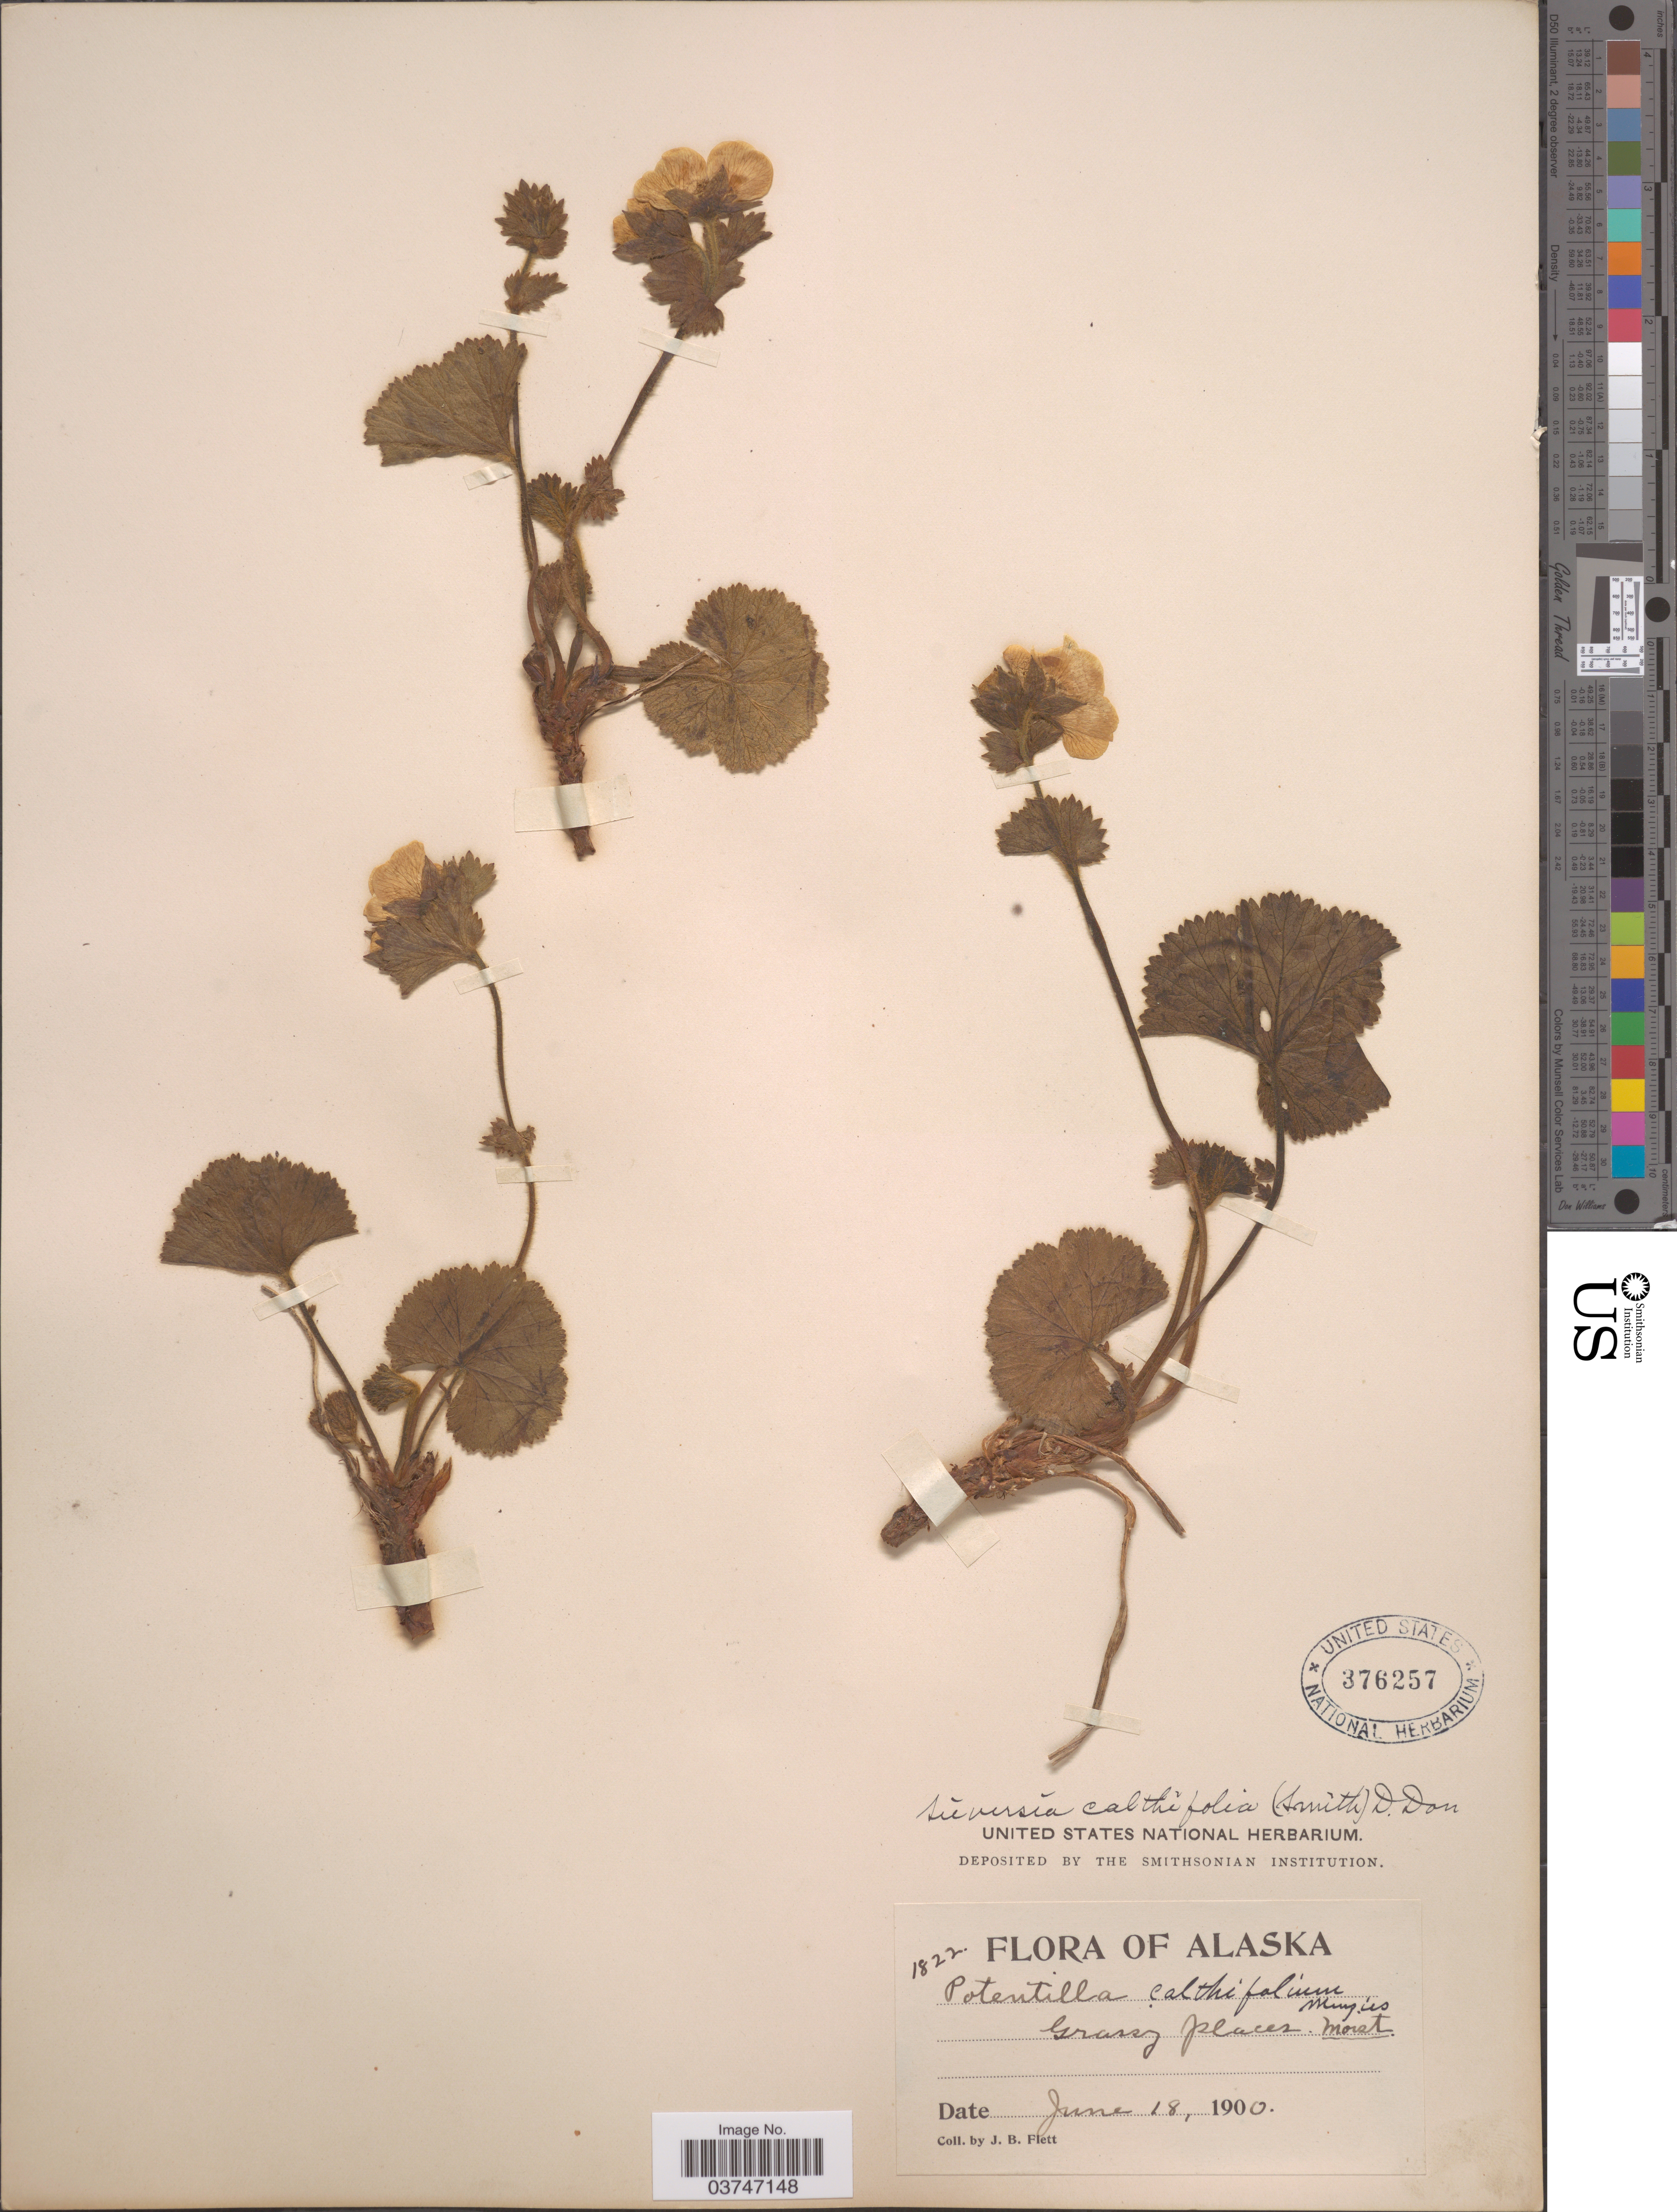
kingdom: Plantae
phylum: Tracheophyta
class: Magnoliopsida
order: Rosales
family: Rosaceae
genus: Geum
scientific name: Geum calthifolium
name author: Menzies ex Sm.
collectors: J. Flett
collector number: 1822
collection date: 1900-06-18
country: United States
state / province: Alaska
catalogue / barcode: US 376257